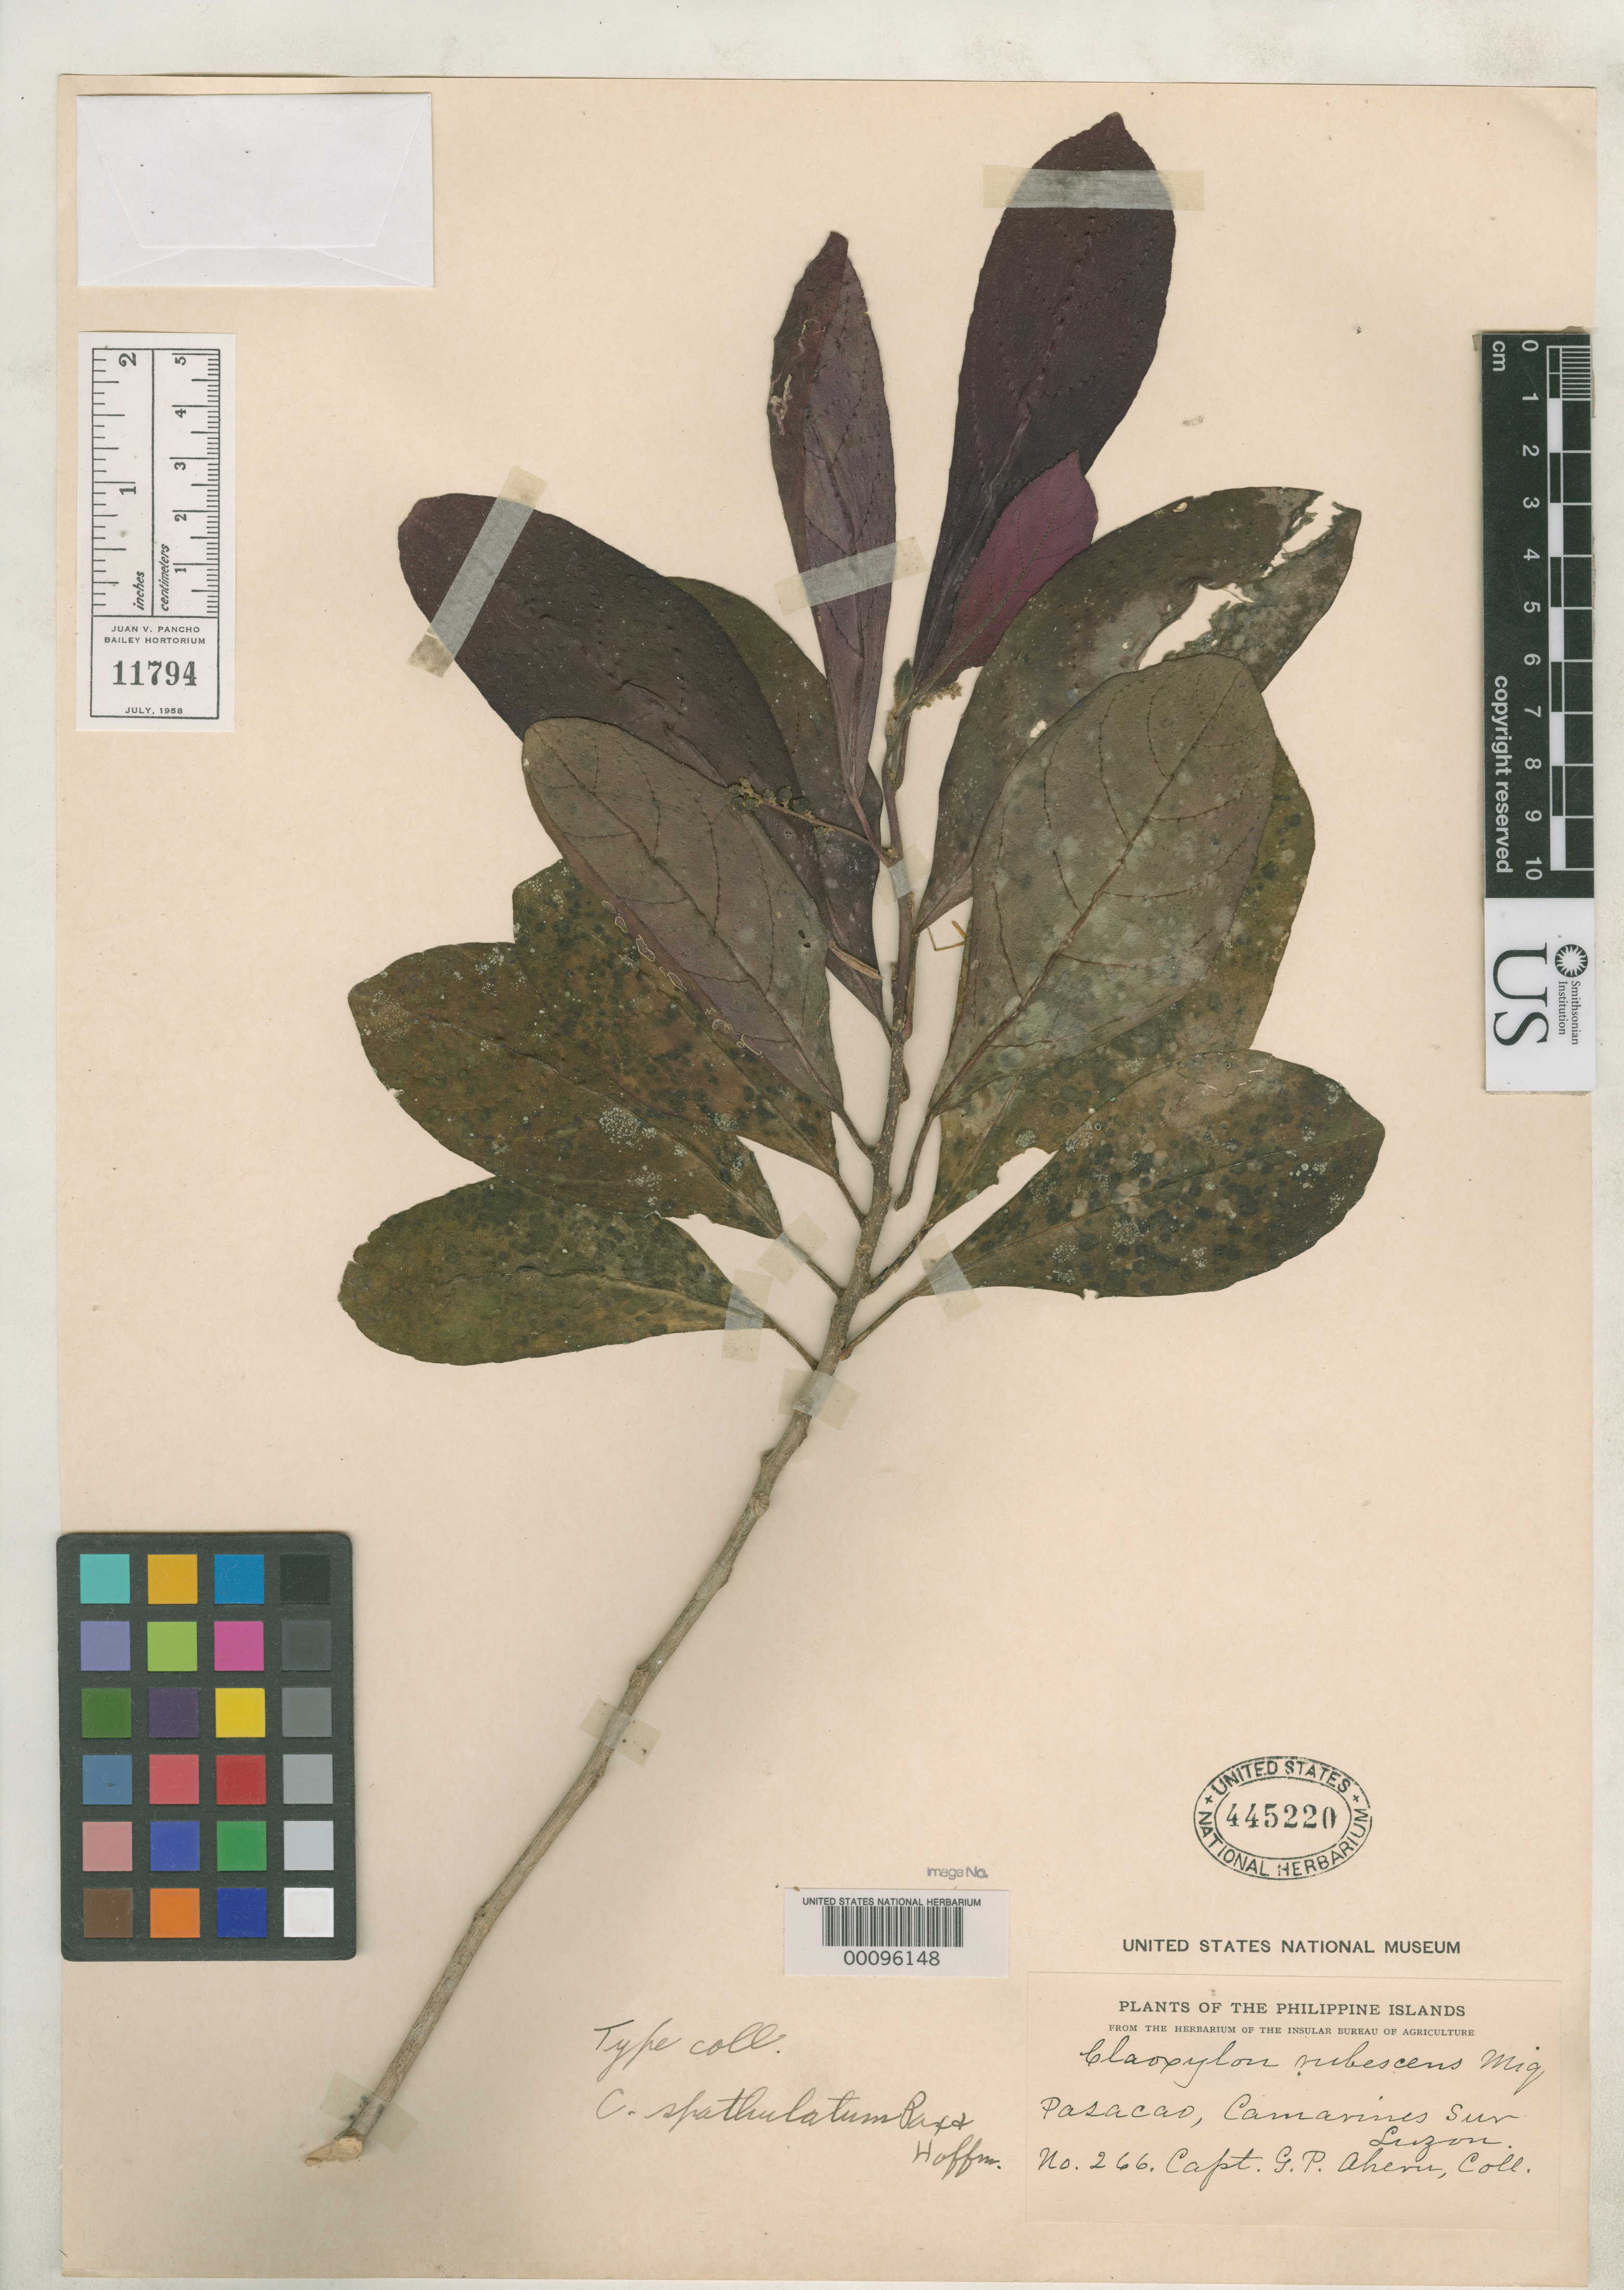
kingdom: Plantae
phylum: Tracheophyta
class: Magnoliopsida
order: Malpighiales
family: Euphorbiaceae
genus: Claoxylon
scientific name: Claoxylon spathulatum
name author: Pax & K. Hoffm. in Engl.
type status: Isotype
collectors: G. Ahern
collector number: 266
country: Philippines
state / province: Bicol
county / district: Camarines Sur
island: Luzon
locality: Pasacao.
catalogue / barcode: US 445220